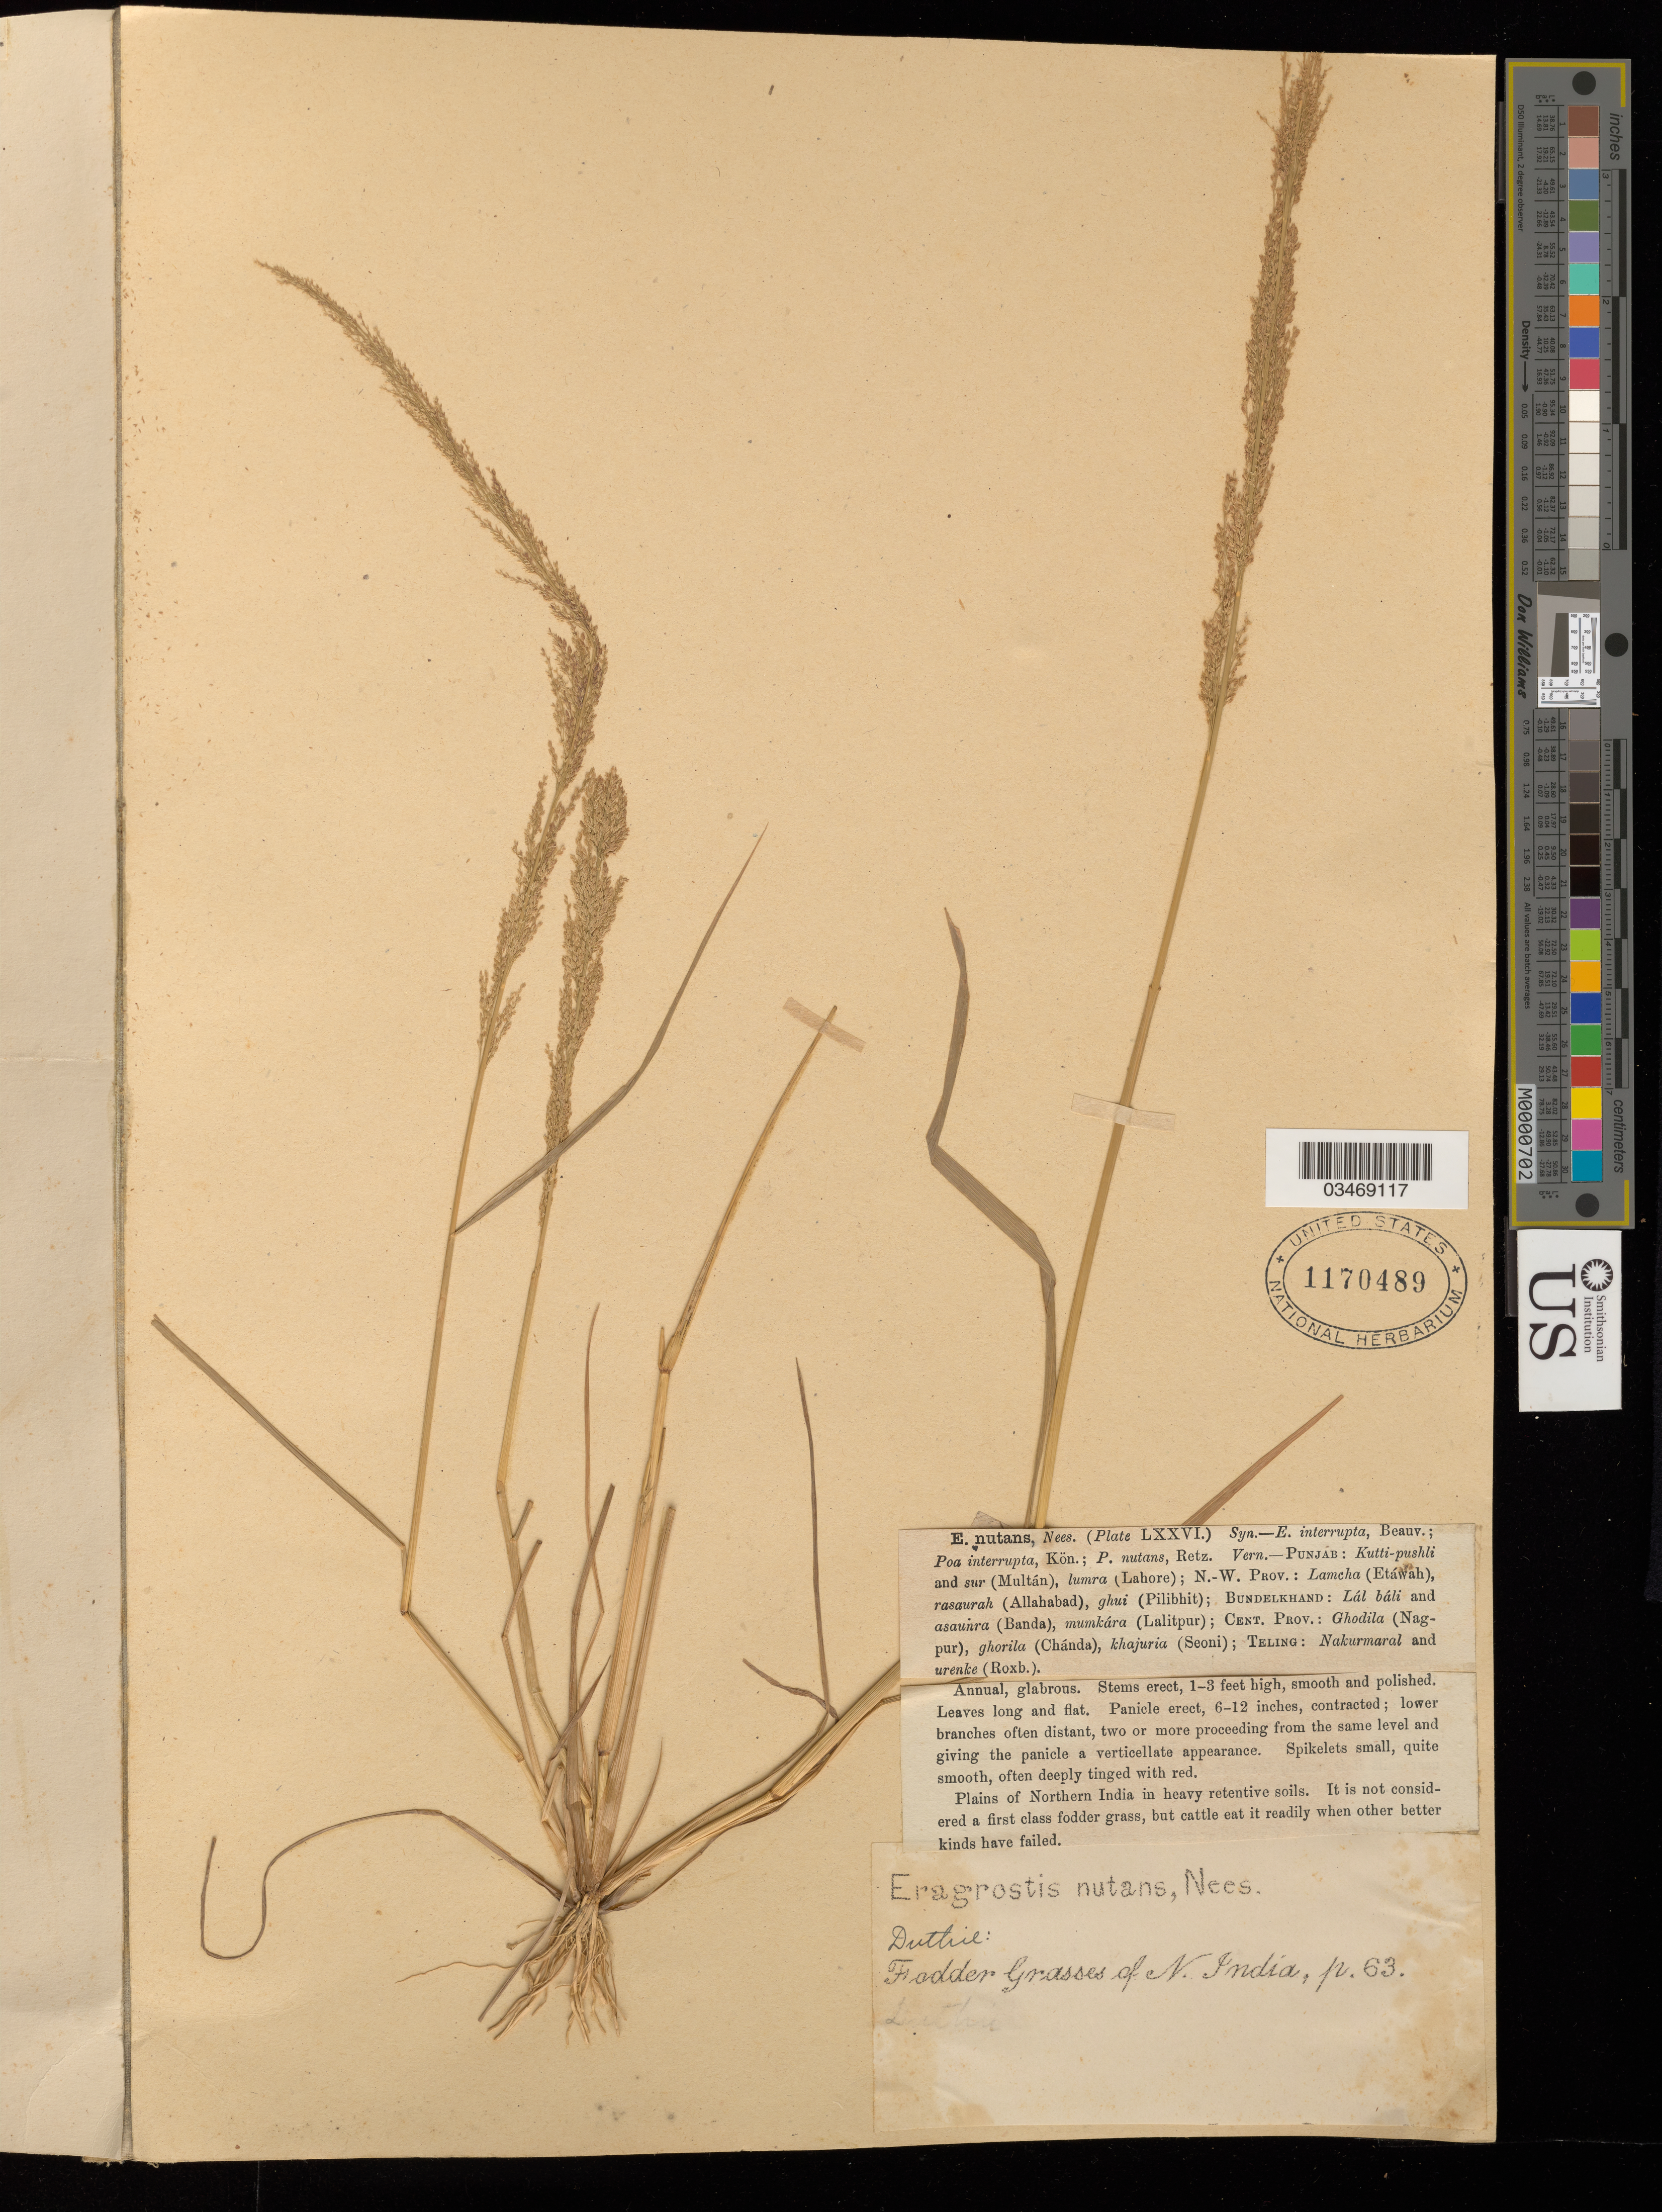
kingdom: Plantae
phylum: Tracheophyta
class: Liliopsida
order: Poales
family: Poaceae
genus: Eragrostis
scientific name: Eragrostis nutans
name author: (Retz.) Nees ex Steud.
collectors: J. F. Duthie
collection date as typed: Transcribed d/m/y: 25/10/90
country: India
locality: Northern India.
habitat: Plains of Northern India in heavy retentive soils.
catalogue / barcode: US 1170489